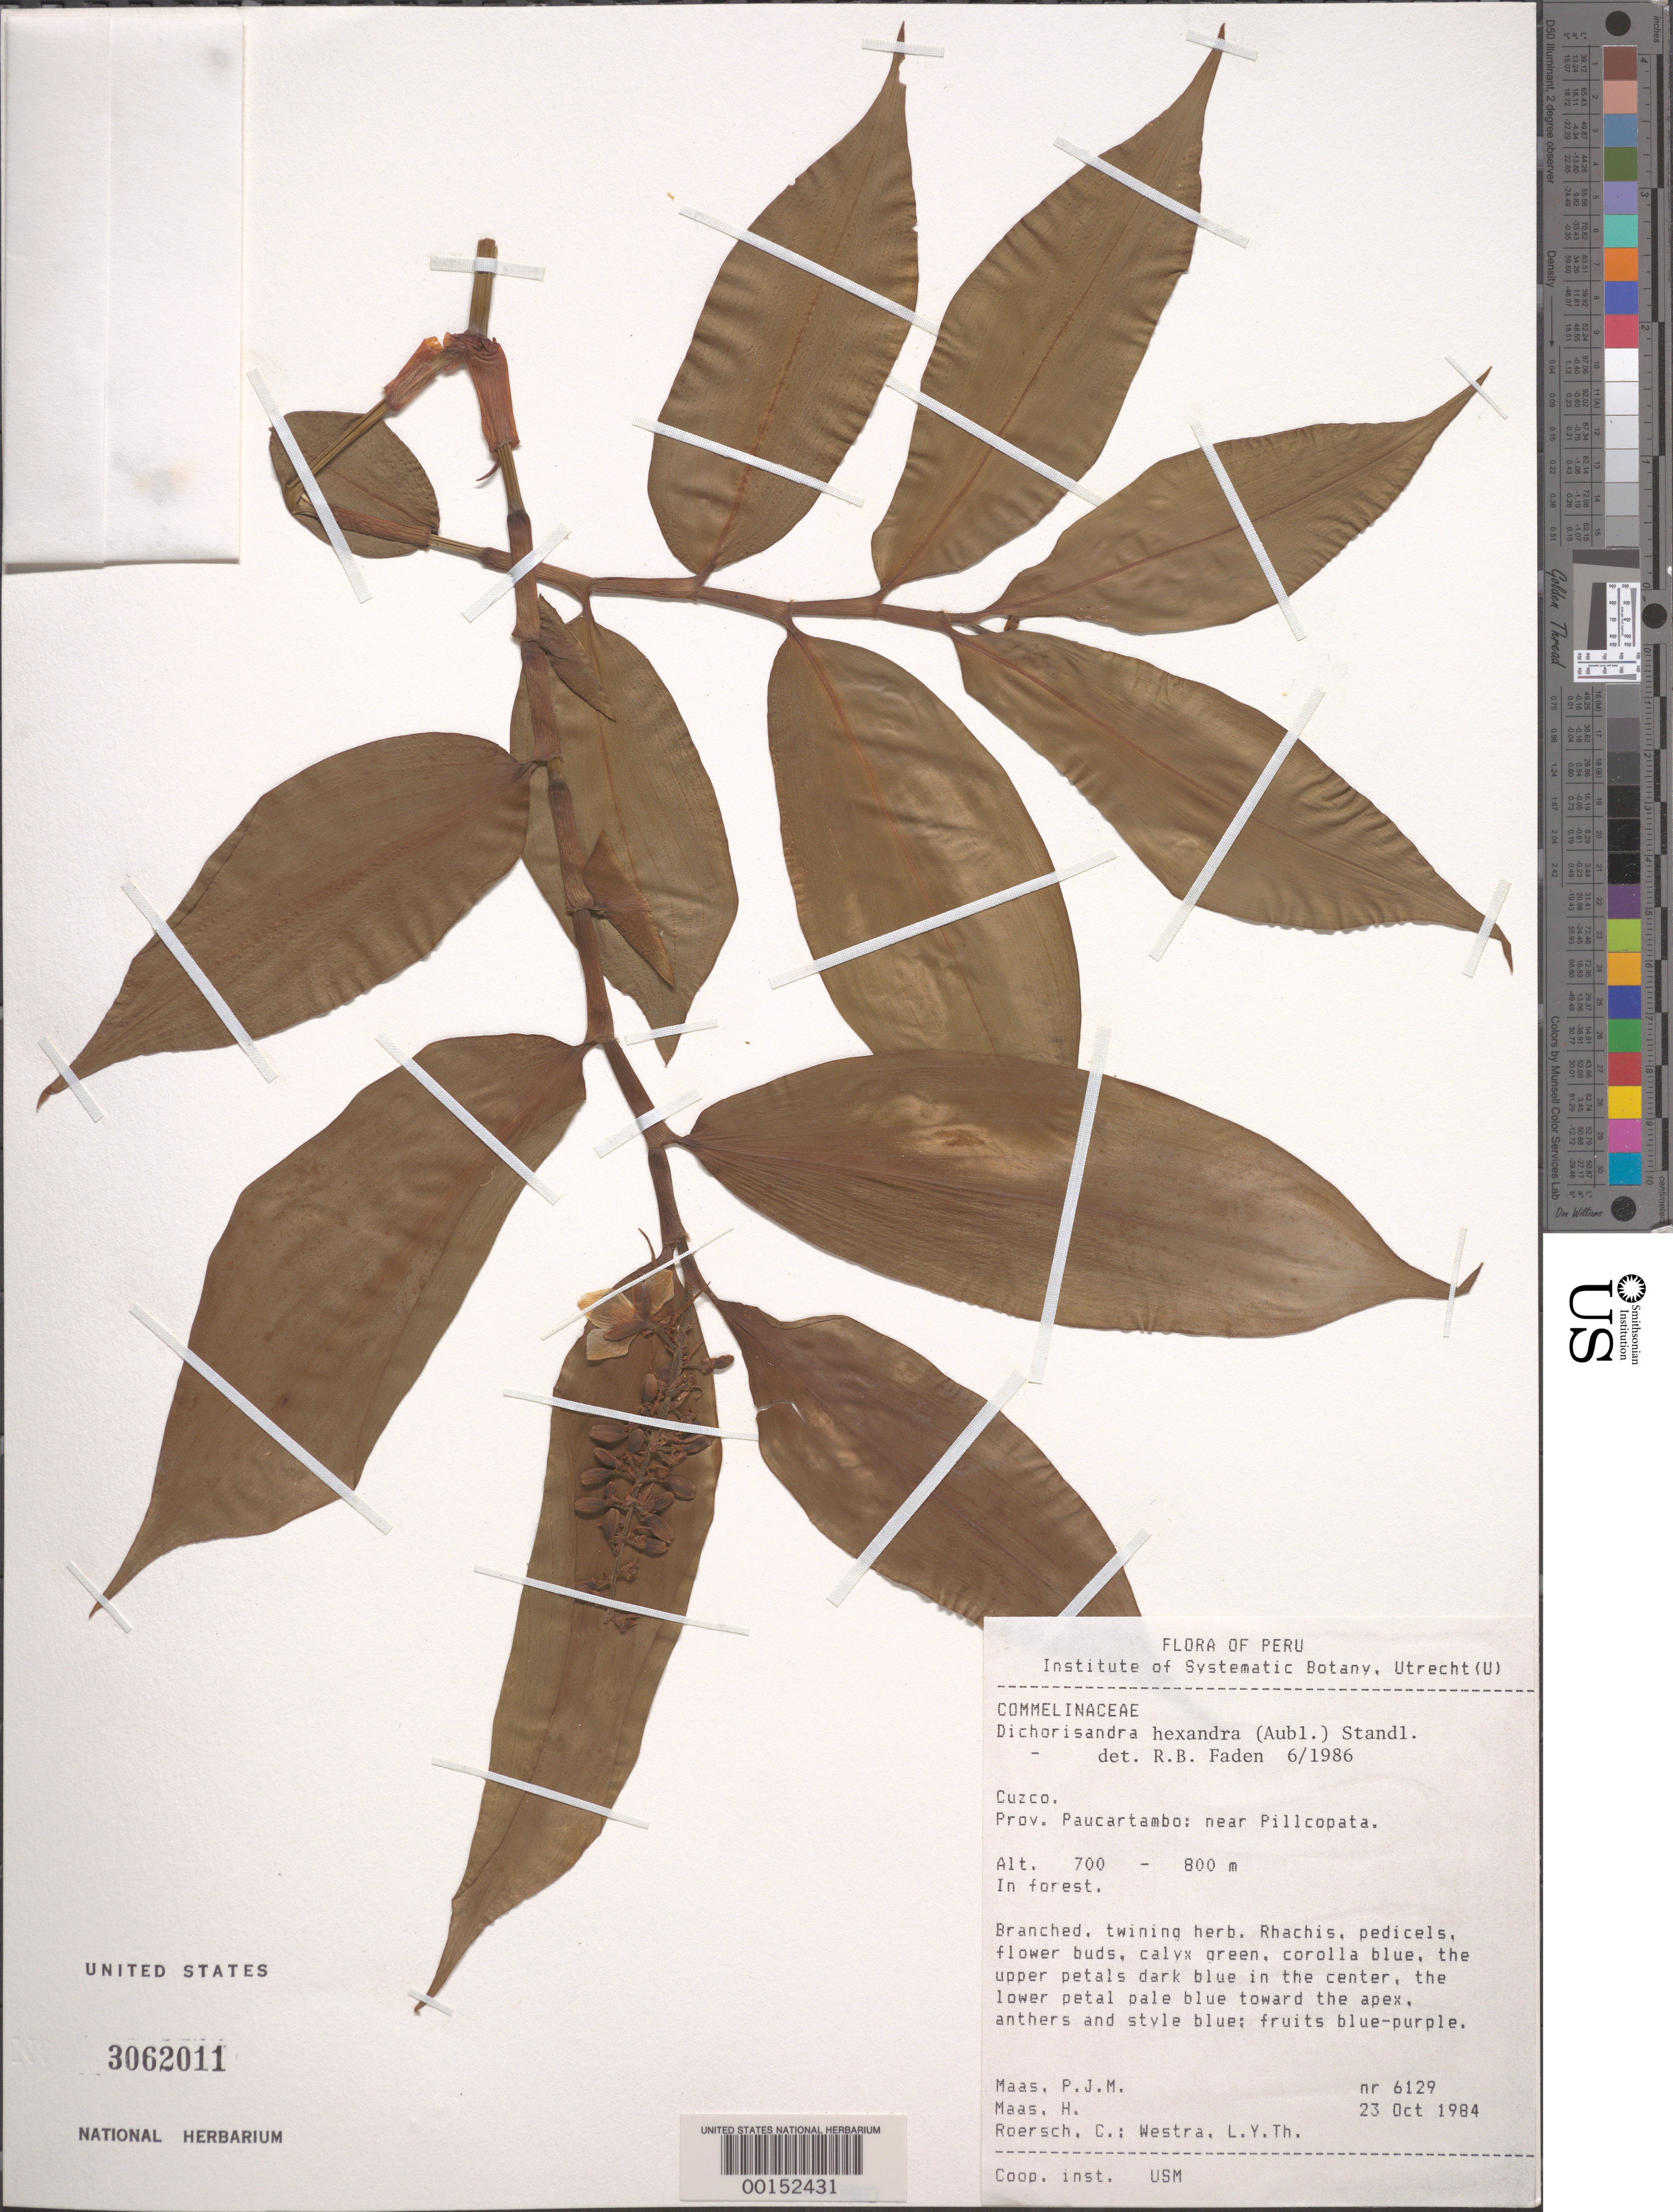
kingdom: Plantae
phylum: Tracheophyta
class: Liliopsida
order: Commelinales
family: Commelinaceae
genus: Dichorisandra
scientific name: Dichorisandra hexandra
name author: (Aubl.) Standl.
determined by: Faden, Robert B., (US), Smithsonian Institution - National Museum of Natural History (UNITED STATES)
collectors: P. Maas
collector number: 6129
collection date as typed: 23 Oct 1984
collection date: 1984-10-23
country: Peru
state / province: Cusco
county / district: Paucartambo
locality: near Pillcopata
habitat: Forest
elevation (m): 700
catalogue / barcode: US 3062011